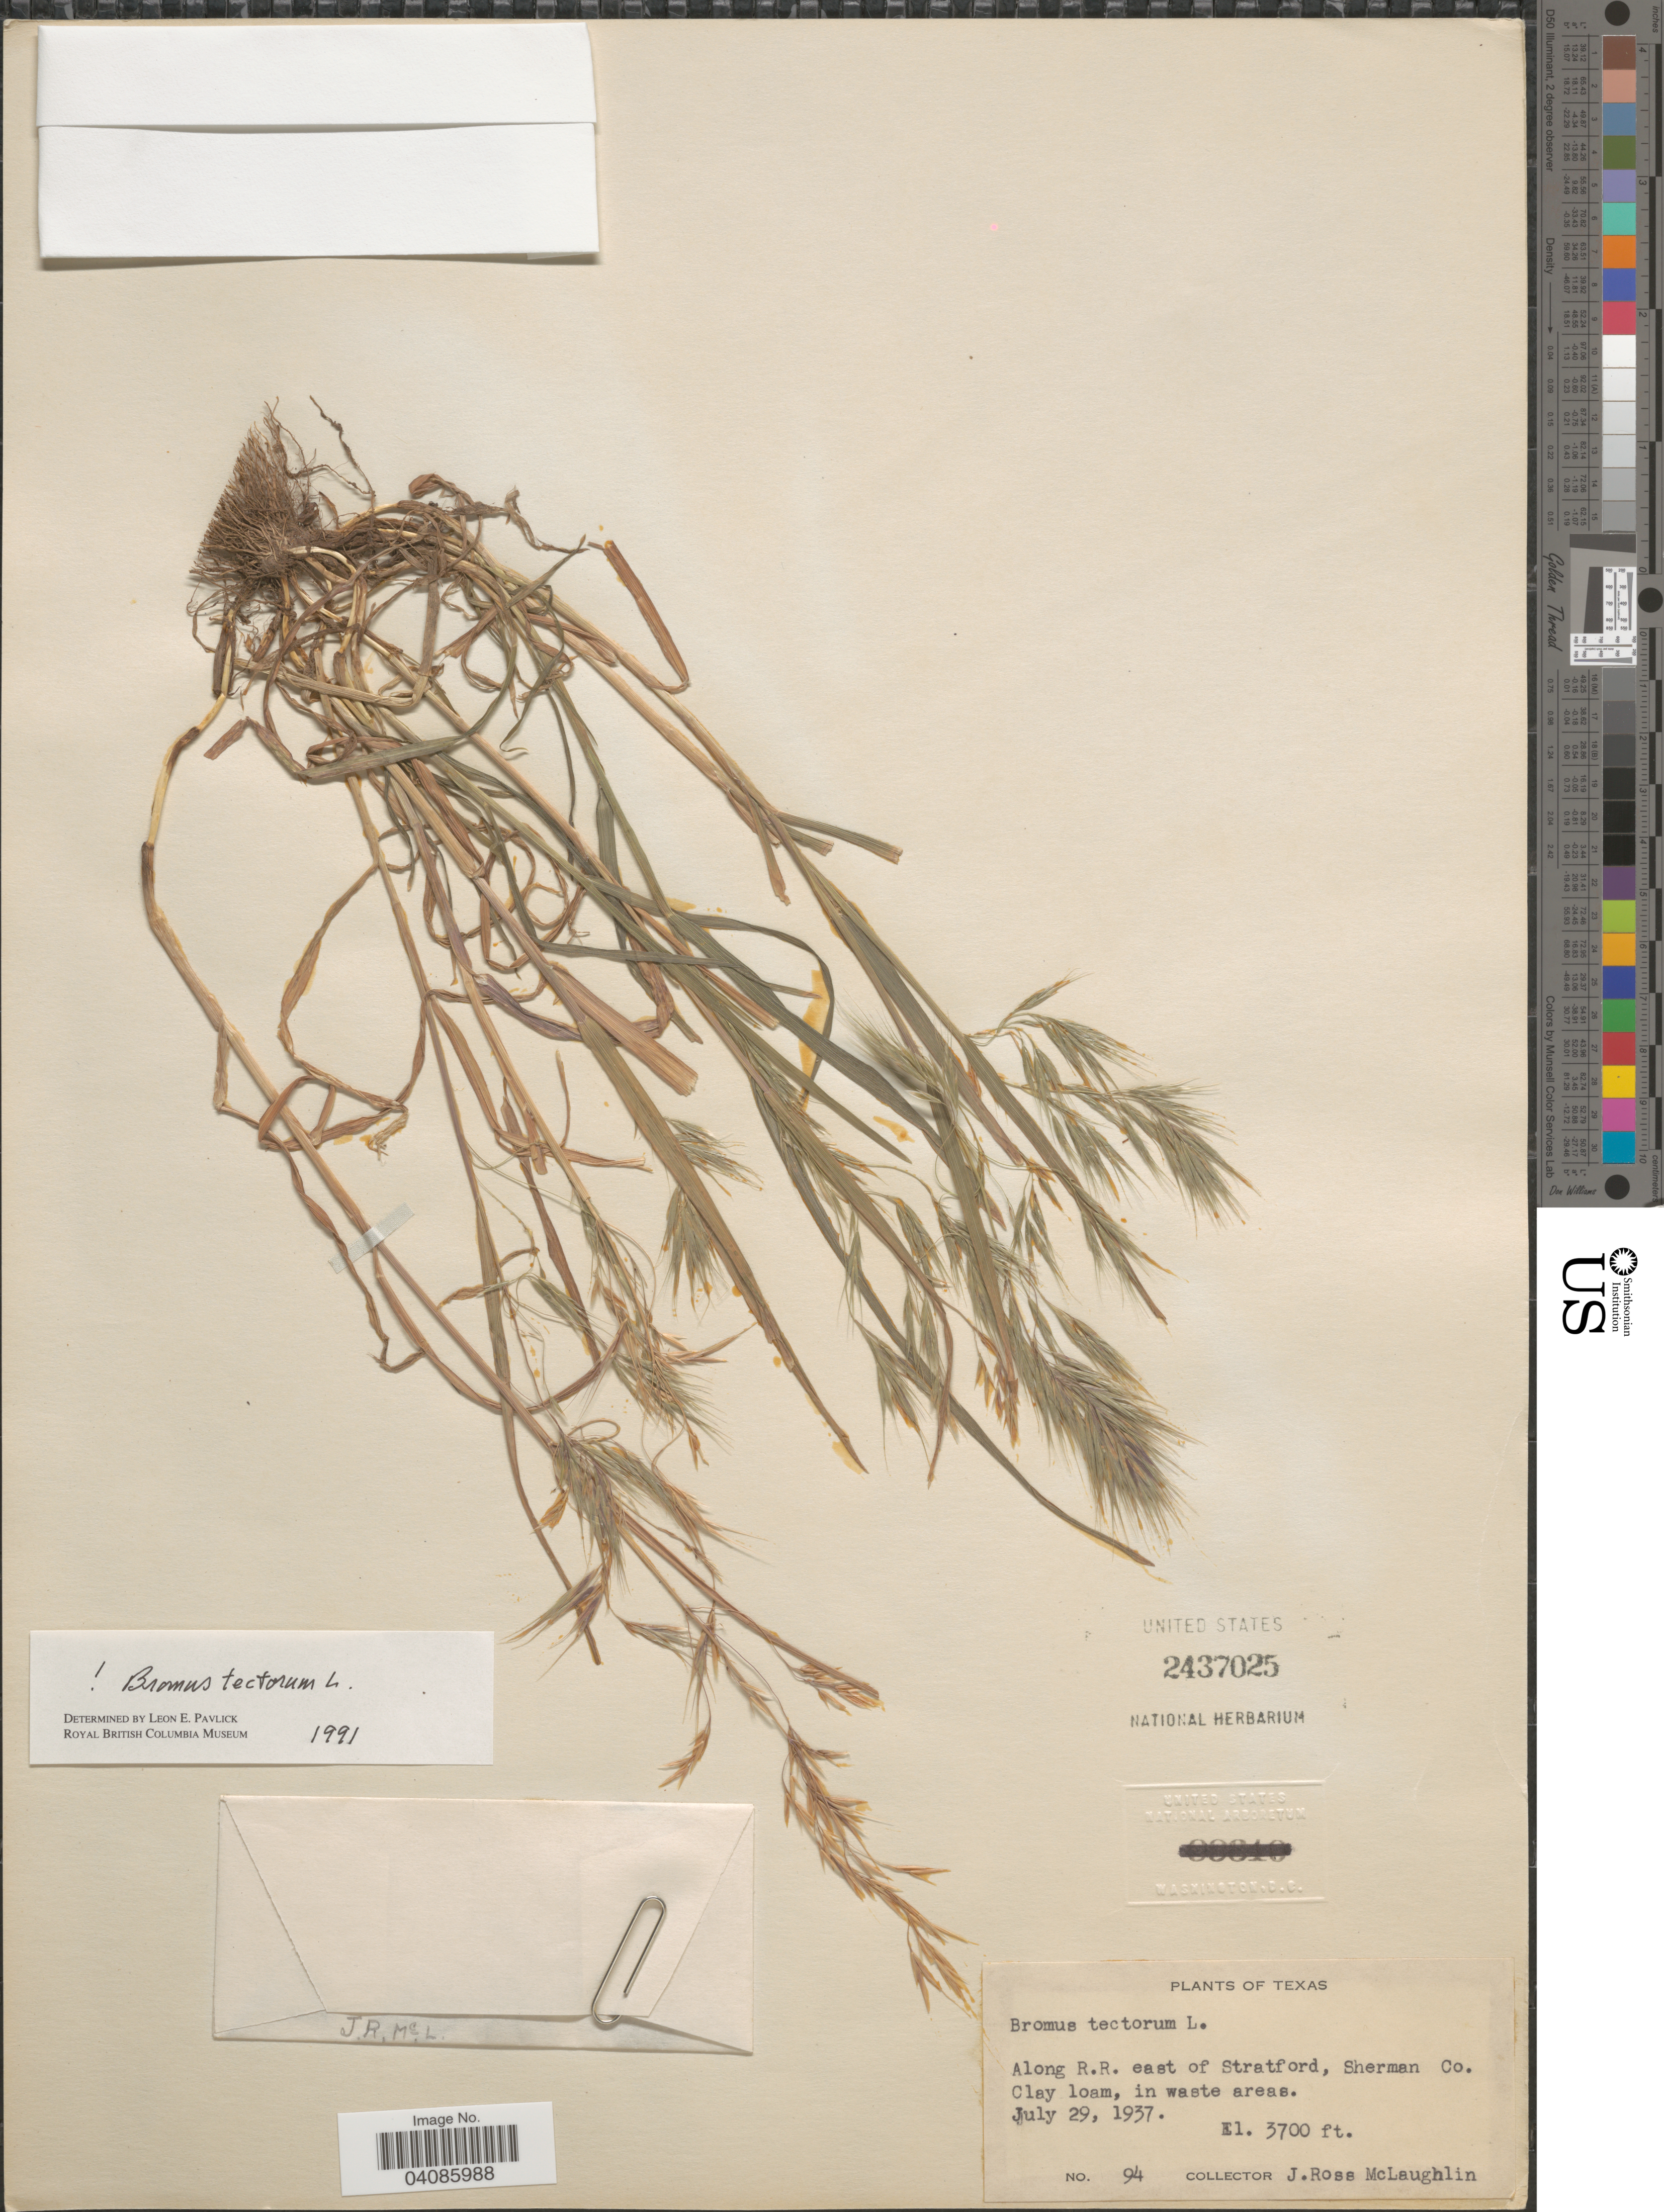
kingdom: Plantae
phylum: Tracheophyta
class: Liliopsida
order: Poales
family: Poaceae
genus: Bromus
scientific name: Bromus tectorum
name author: L.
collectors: J. McLaughlin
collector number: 94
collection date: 1937-07-29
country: United States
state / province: Texas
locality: Along R.R. east of Stratford, Sherman Co.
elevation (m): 1128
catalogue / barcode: US 2437025